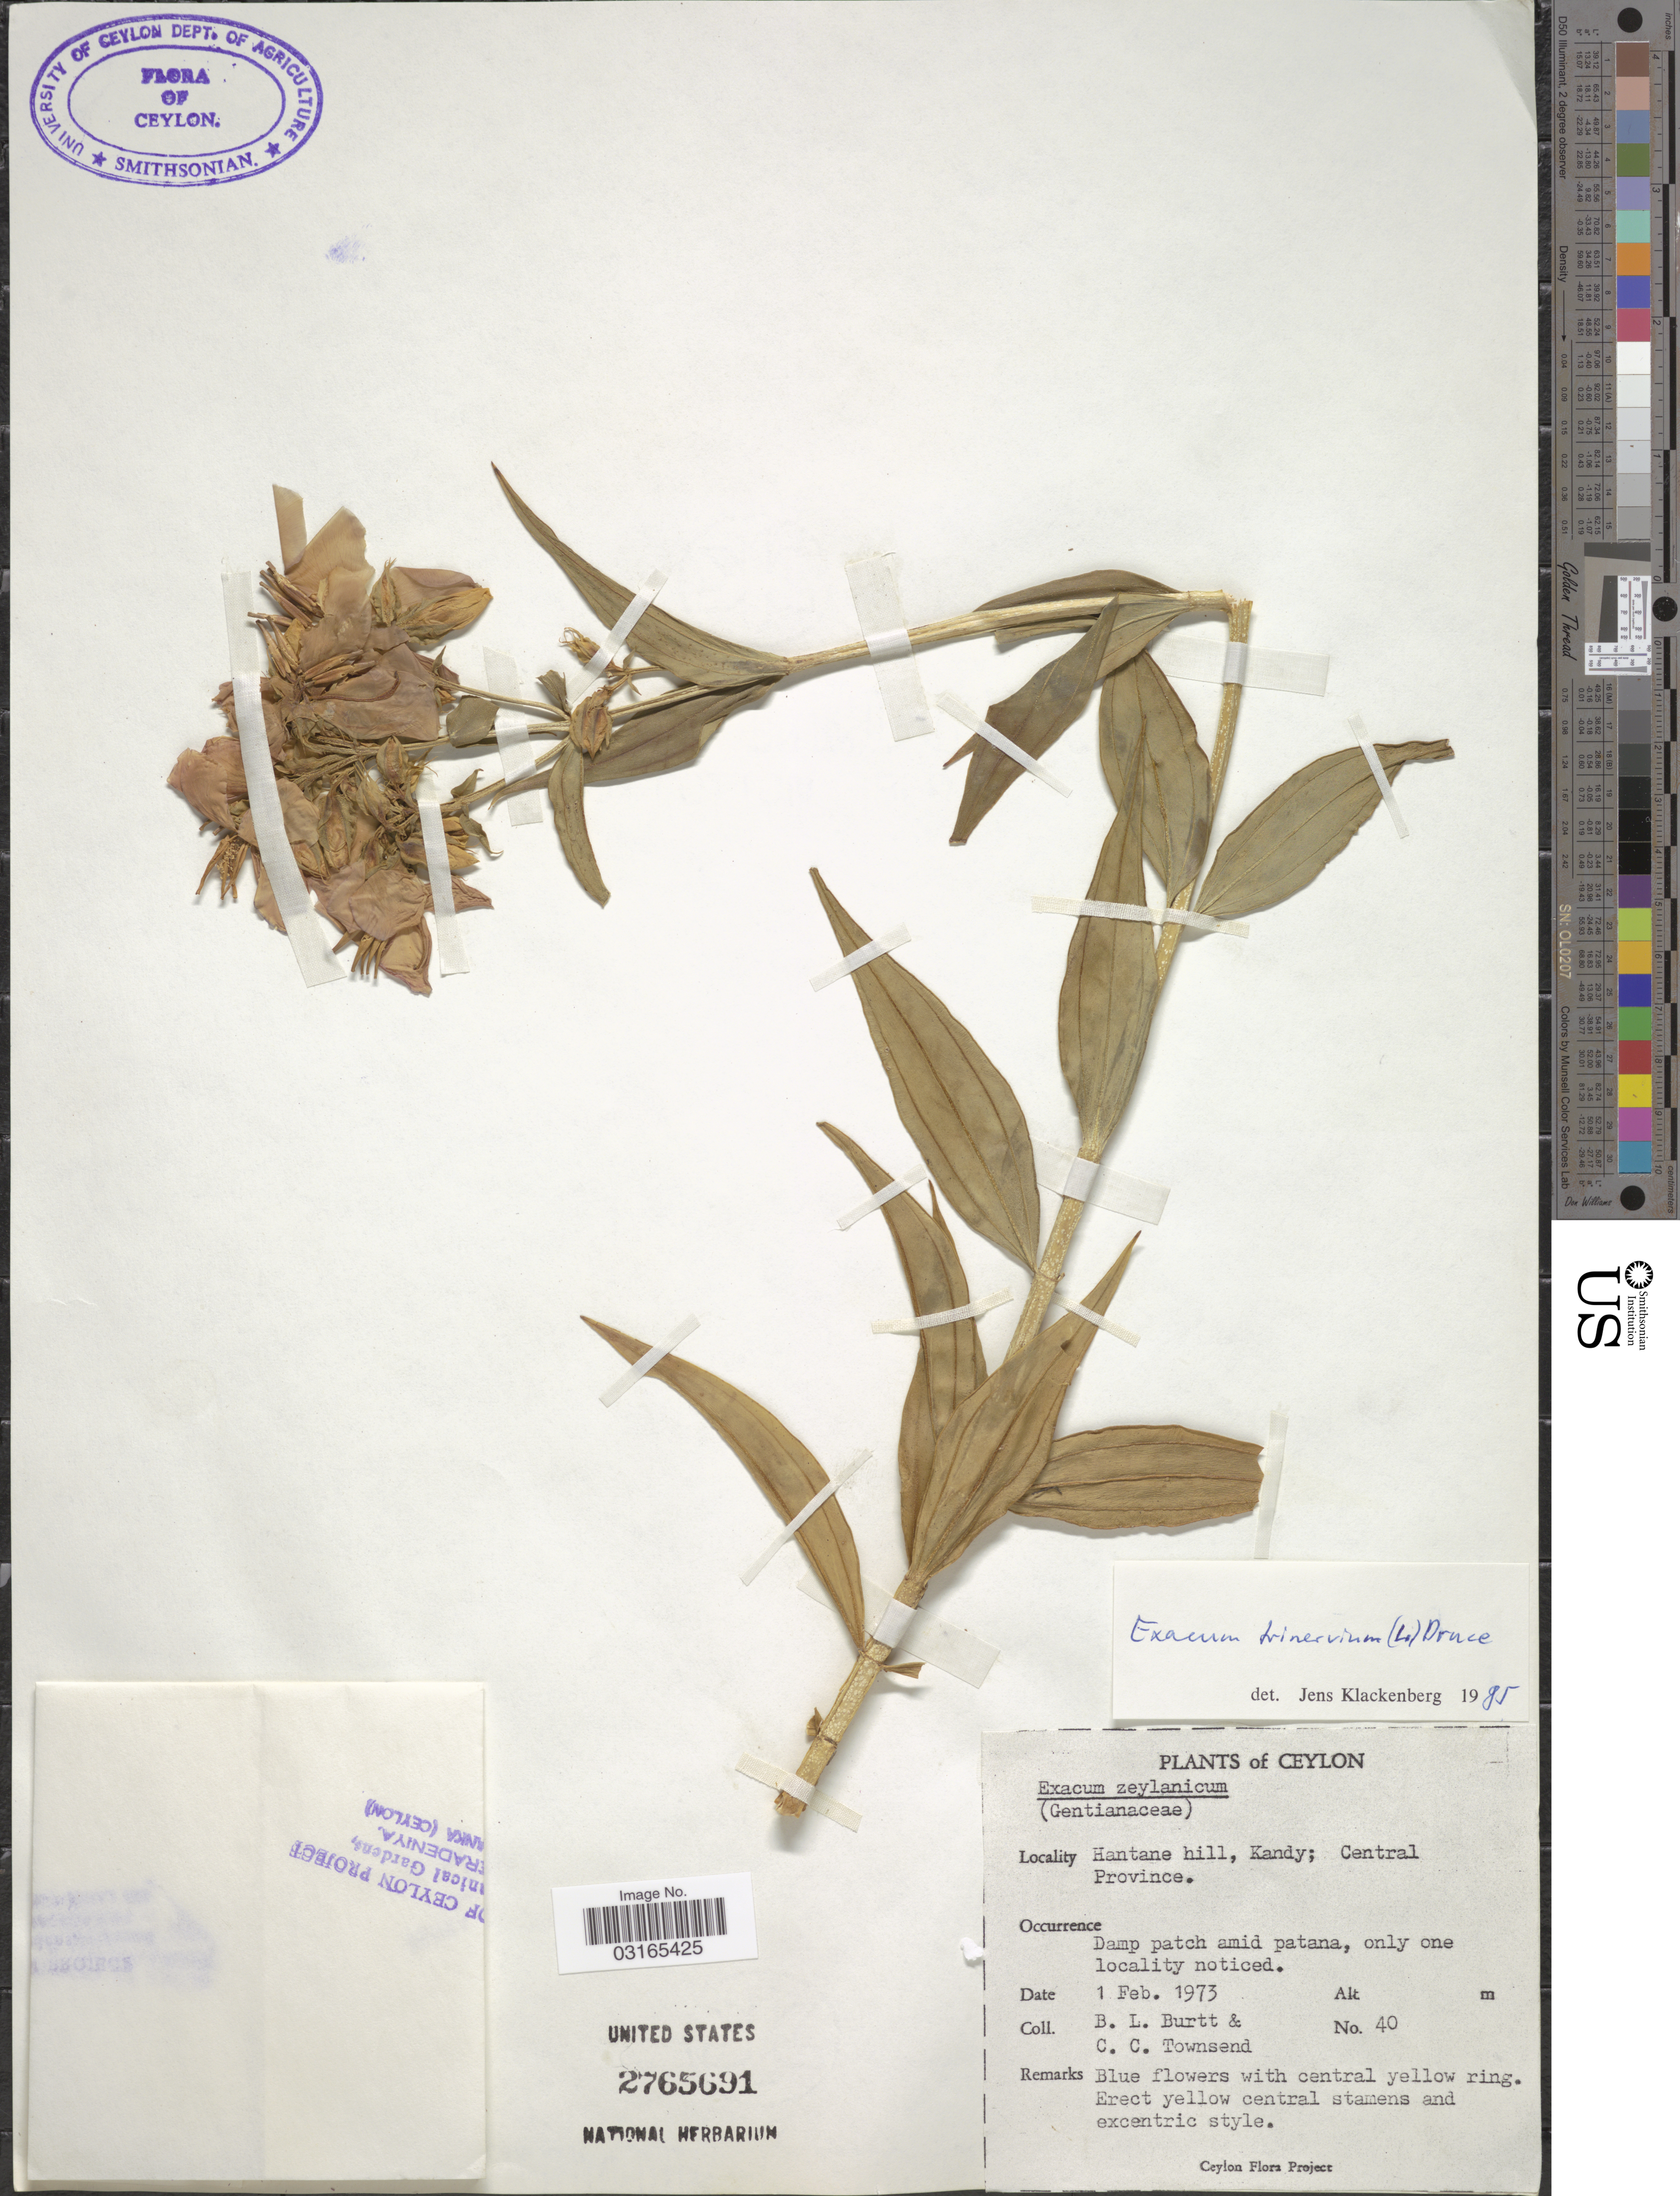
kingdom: Plantae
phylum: Tracheophyta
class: Magnoliopsida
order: Gentianales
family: Gentianaceae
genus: Exacum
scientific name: Exacum trinervium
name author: (L.) Druce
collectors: B. L. Burtt & C. C. Townsend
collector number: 40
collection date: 1973-02-01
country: Sri Lanka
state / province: Central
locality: Ceylon. Hantane hill, Kandy.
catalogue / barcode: US 2765691